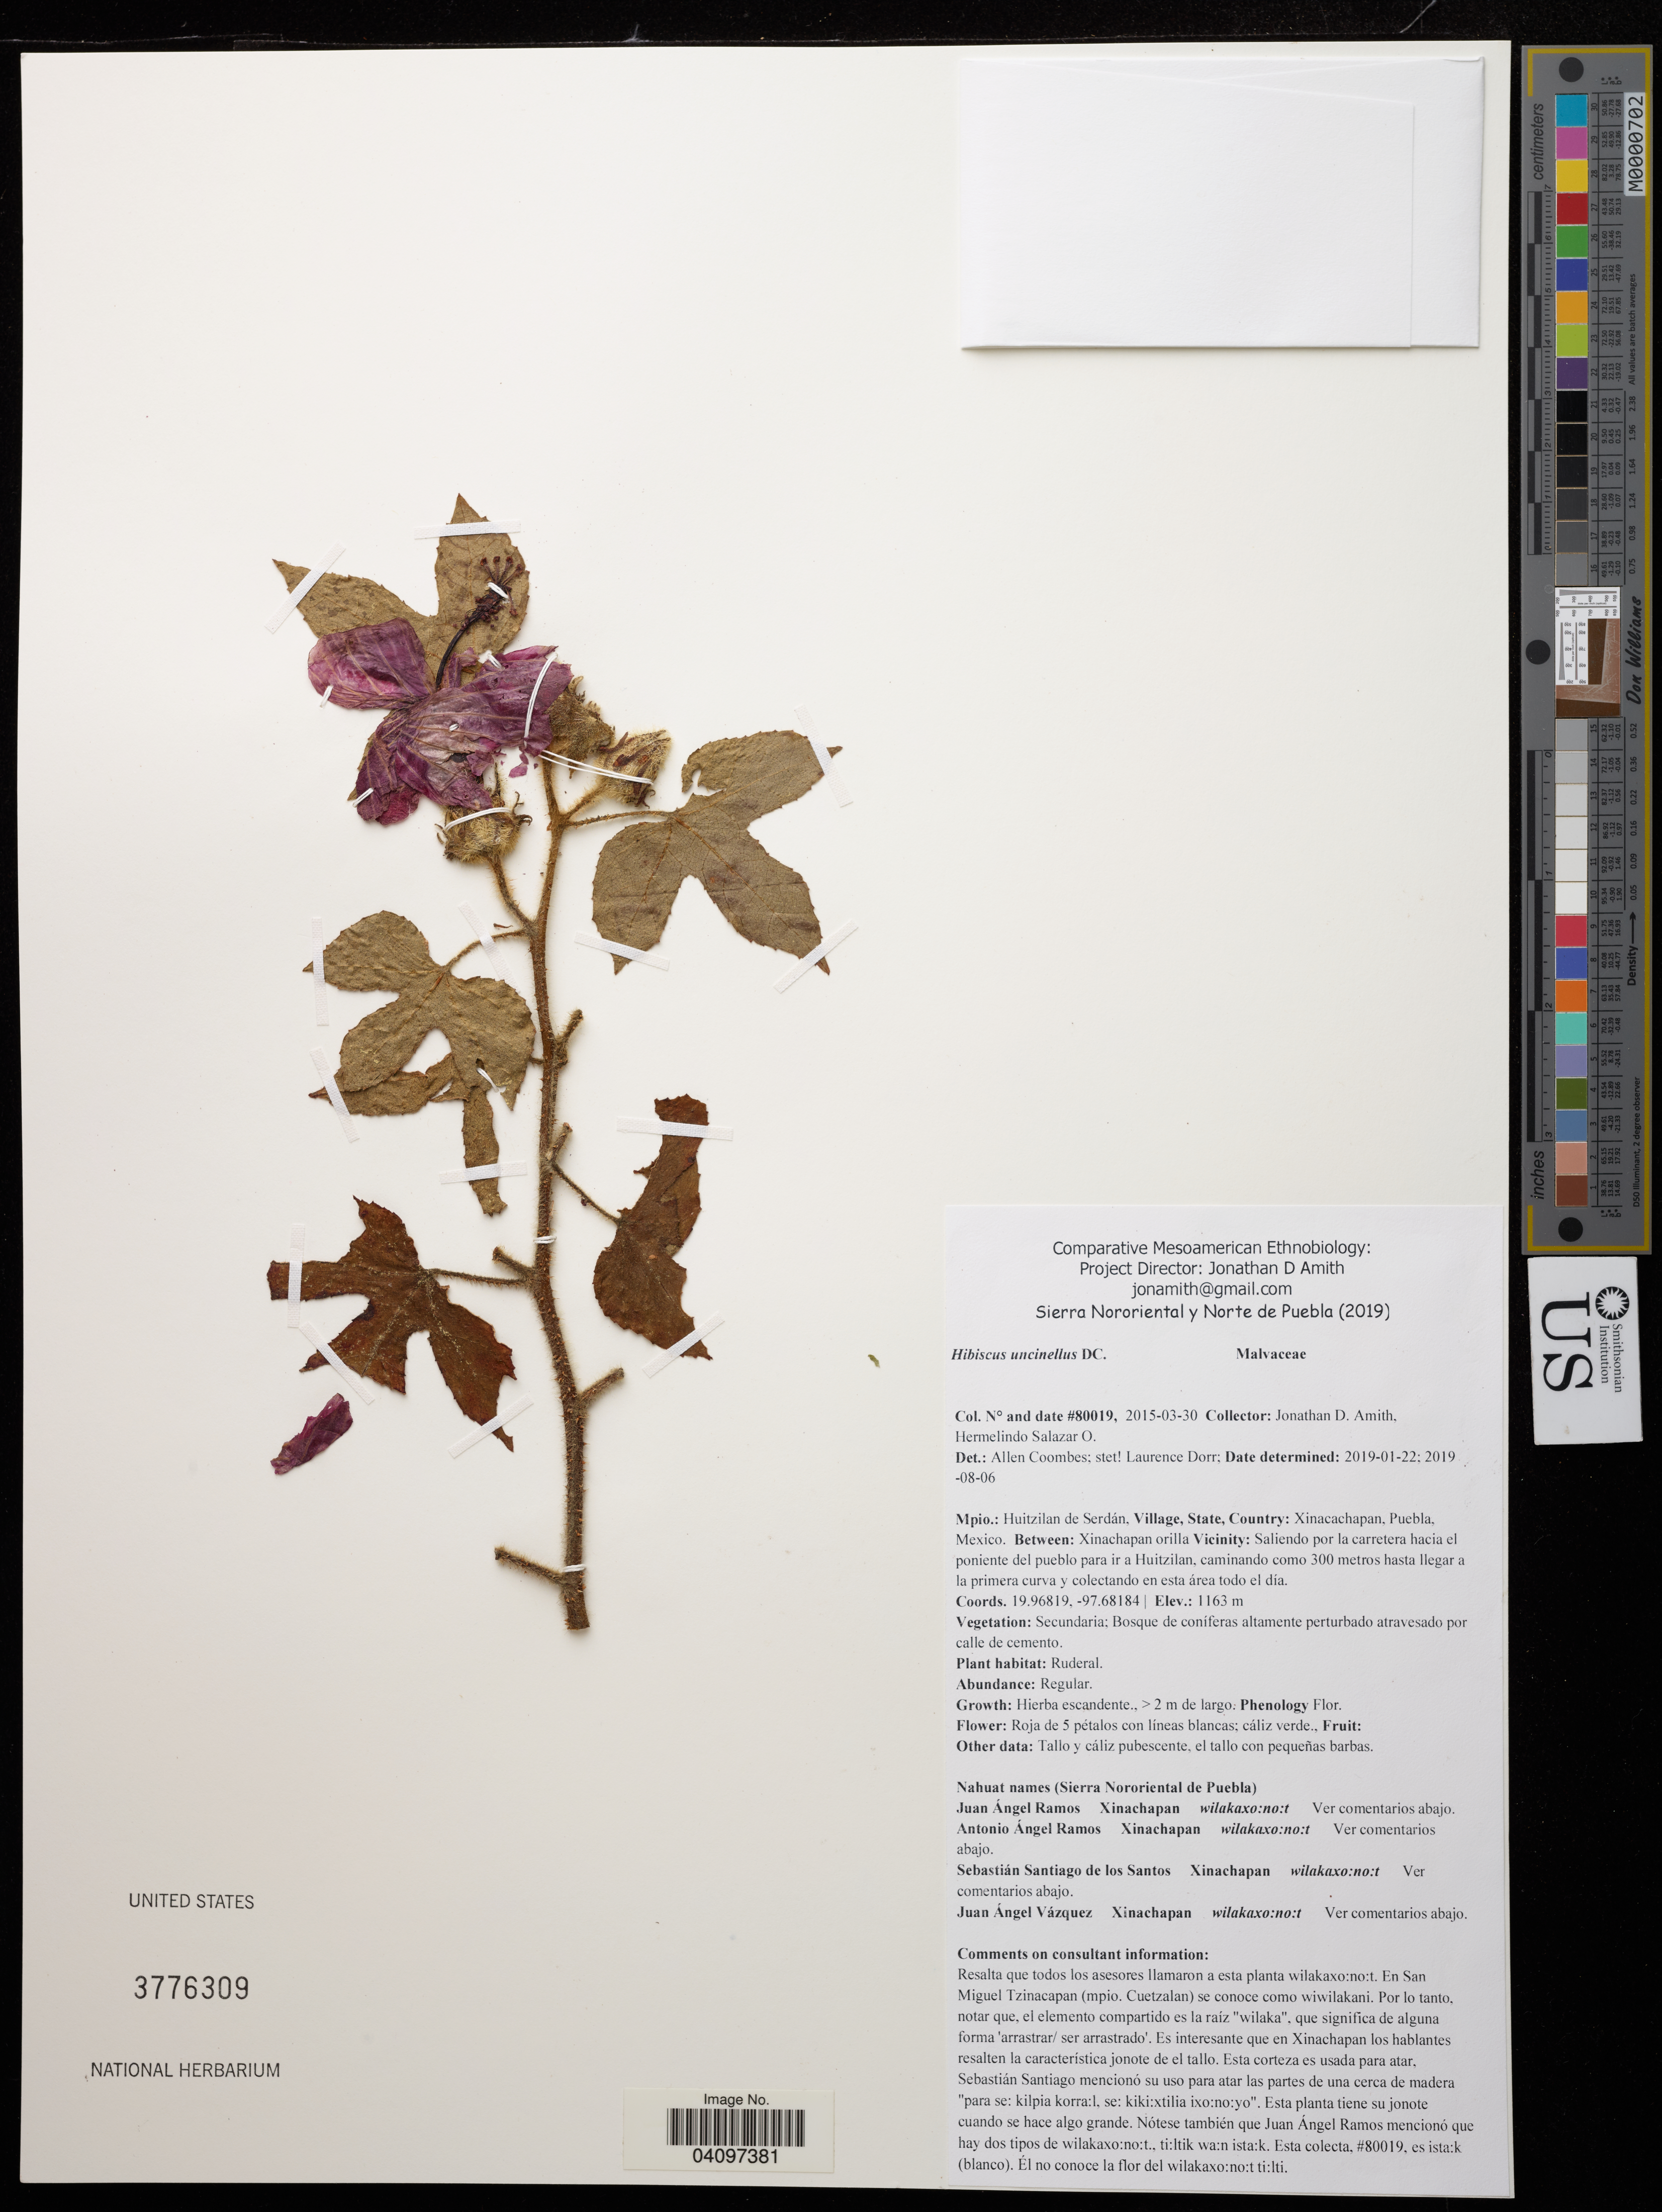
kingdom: Plantae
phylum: Tracheophyta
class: Magnoliopsida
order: Malvales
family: Malvaceae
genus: Sabdariffa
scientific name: Sabdariffa uncinella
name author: (DC.) M.M. Hanes & R.L. Barrett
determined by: Dorr, Laurence J., Curator (BOT), Smithsonian Institution - National Museum of Natural History (UNITED STATES)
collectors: J. D. Amith & H. Salazar Osollo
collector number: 80019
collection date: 2015-03-30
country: Mexico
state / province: Puebla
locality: Huitzilan de Serdán, Village, State, Country: Xinacachapan, Between: Xinachapan orilla Vicinity: Saliendo por la cerretera hacia el poniente del pueblo para ir a Huitzilan.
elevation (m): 1163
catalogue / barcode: US 3776309